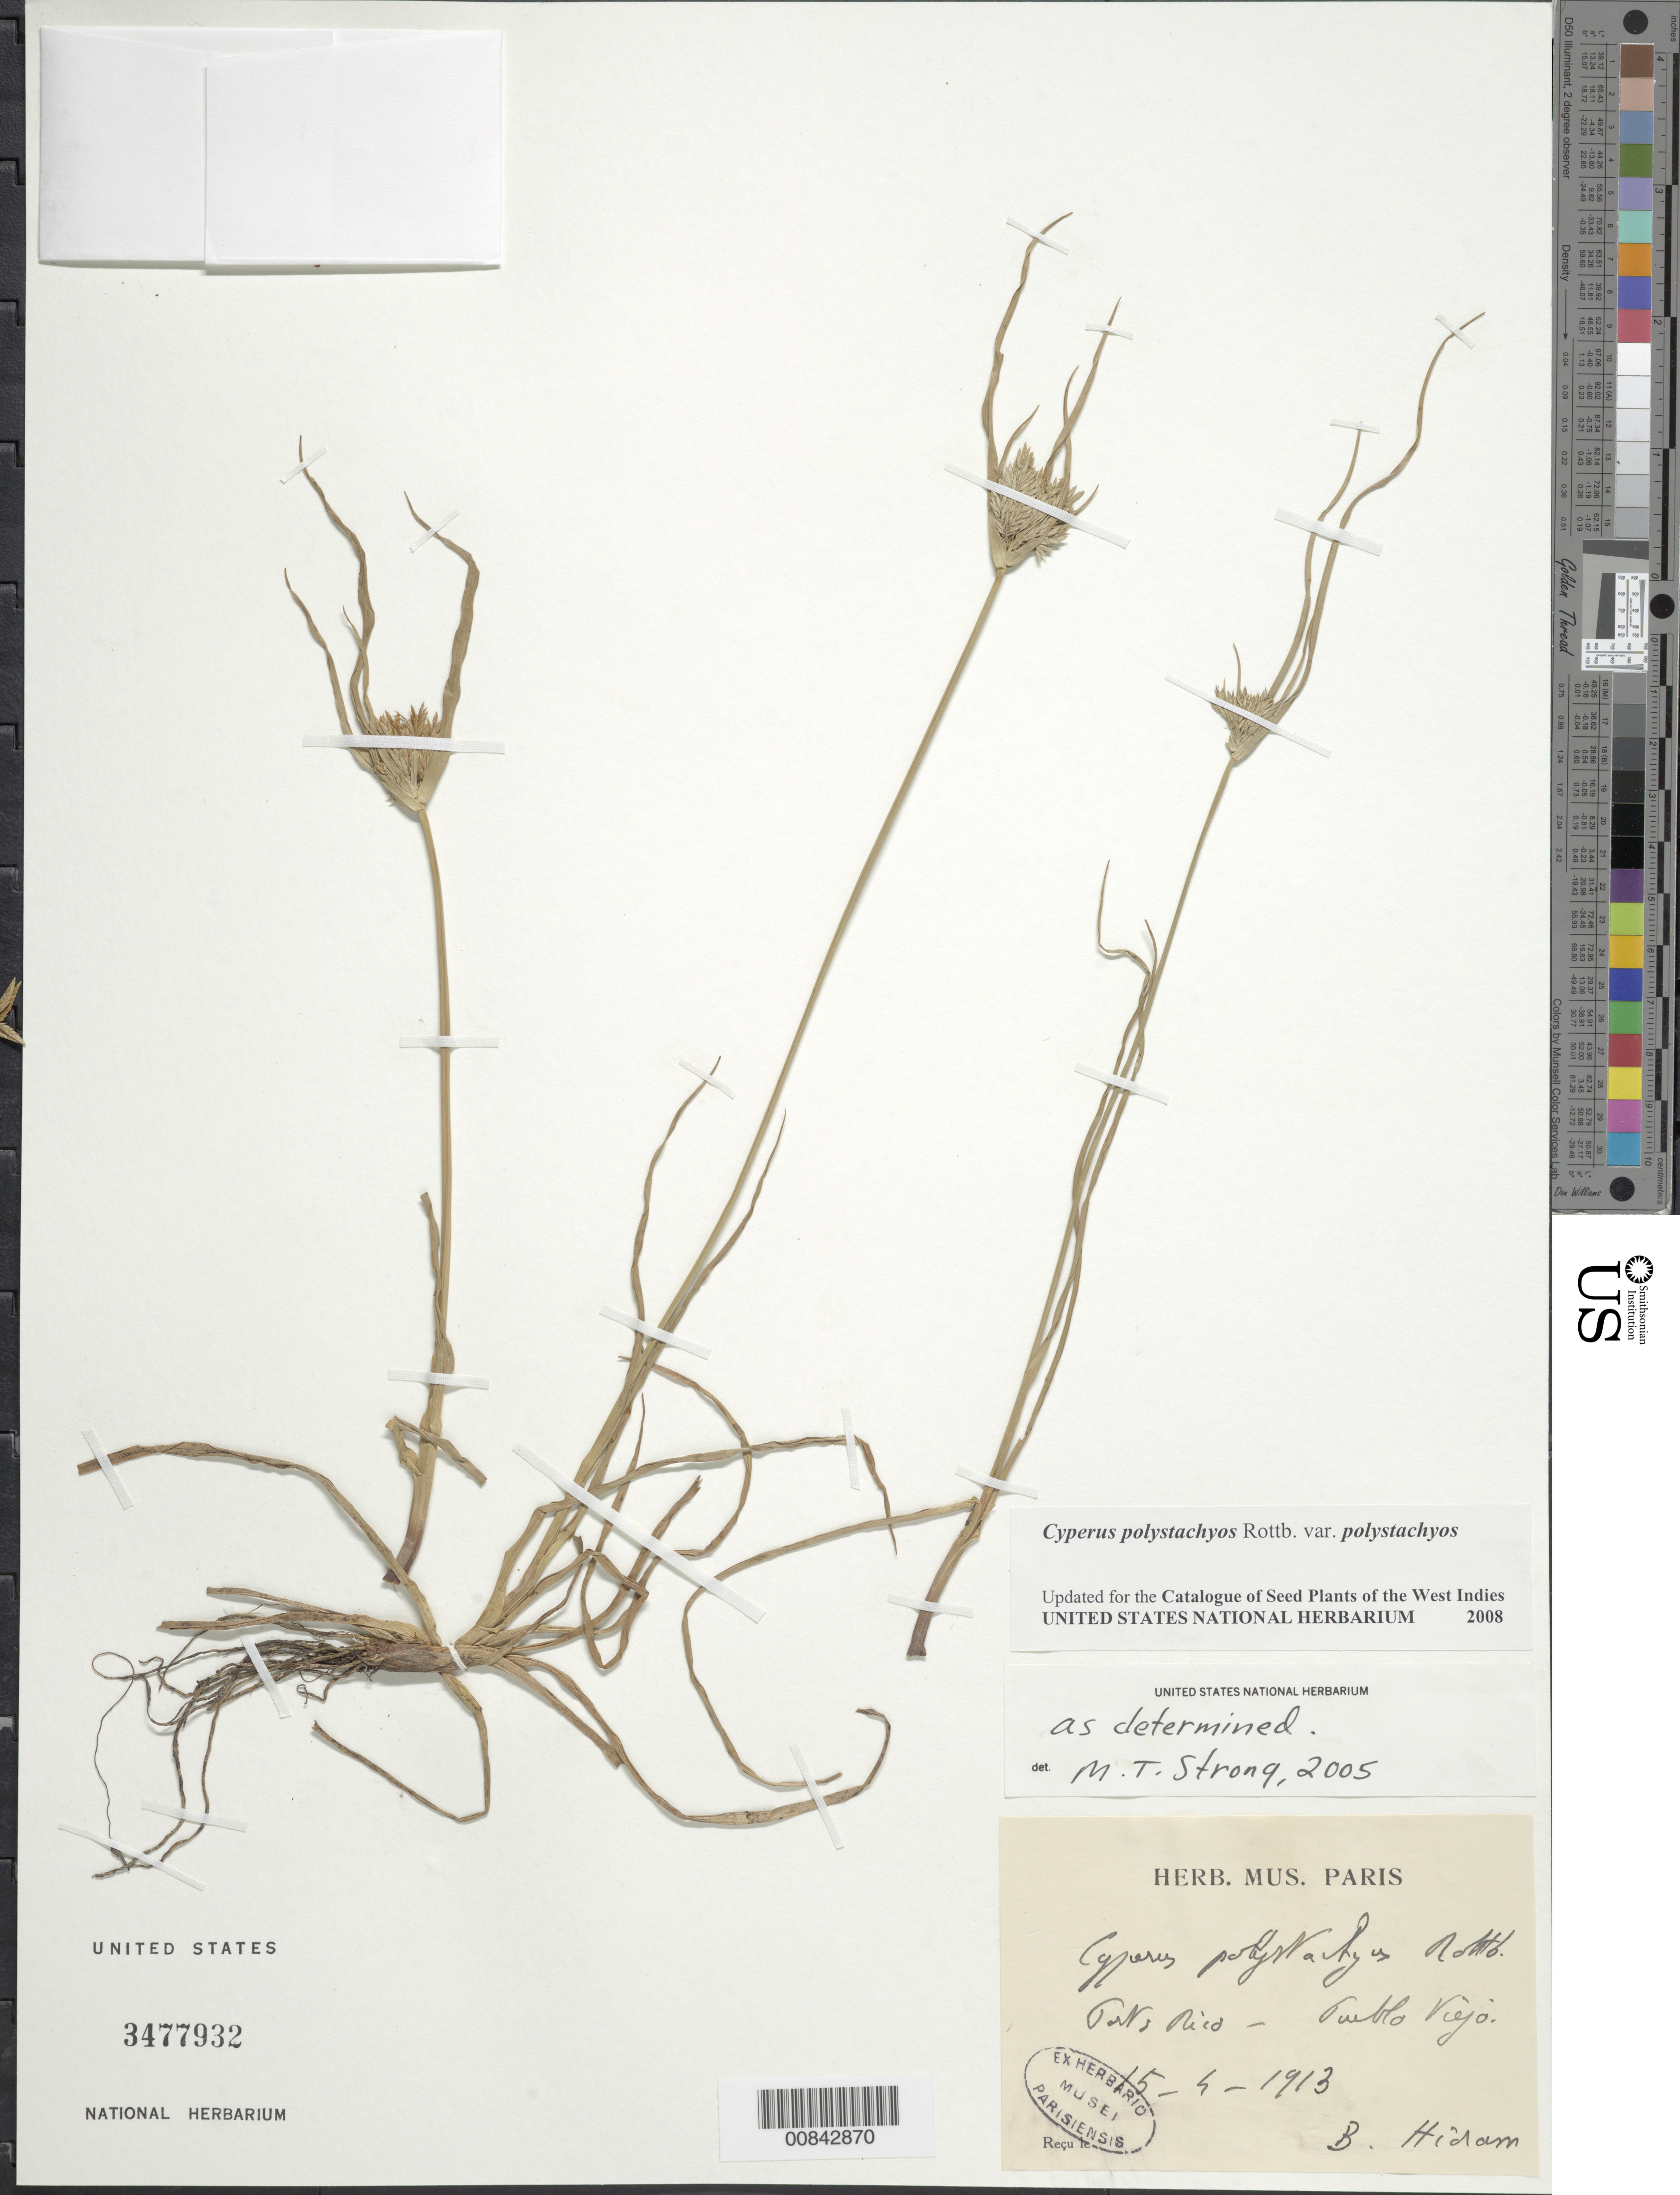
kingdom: Plantae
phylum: Tracheophyta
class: Liliopsida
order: Poales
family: Cyperaceae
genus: Cyperus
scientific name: Cyperus polystachyos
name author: Rottb.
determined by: Strong, M. T., (US), Smithsonian Institution - National Museum of Natural History (UNITED STATES)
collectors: Bro. Hioram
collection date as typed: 15 Jun 1913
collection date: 1913-06-15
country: Puerto Rico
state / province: Guaynabo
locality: Pueblo Viejo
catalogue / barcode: US 3477932